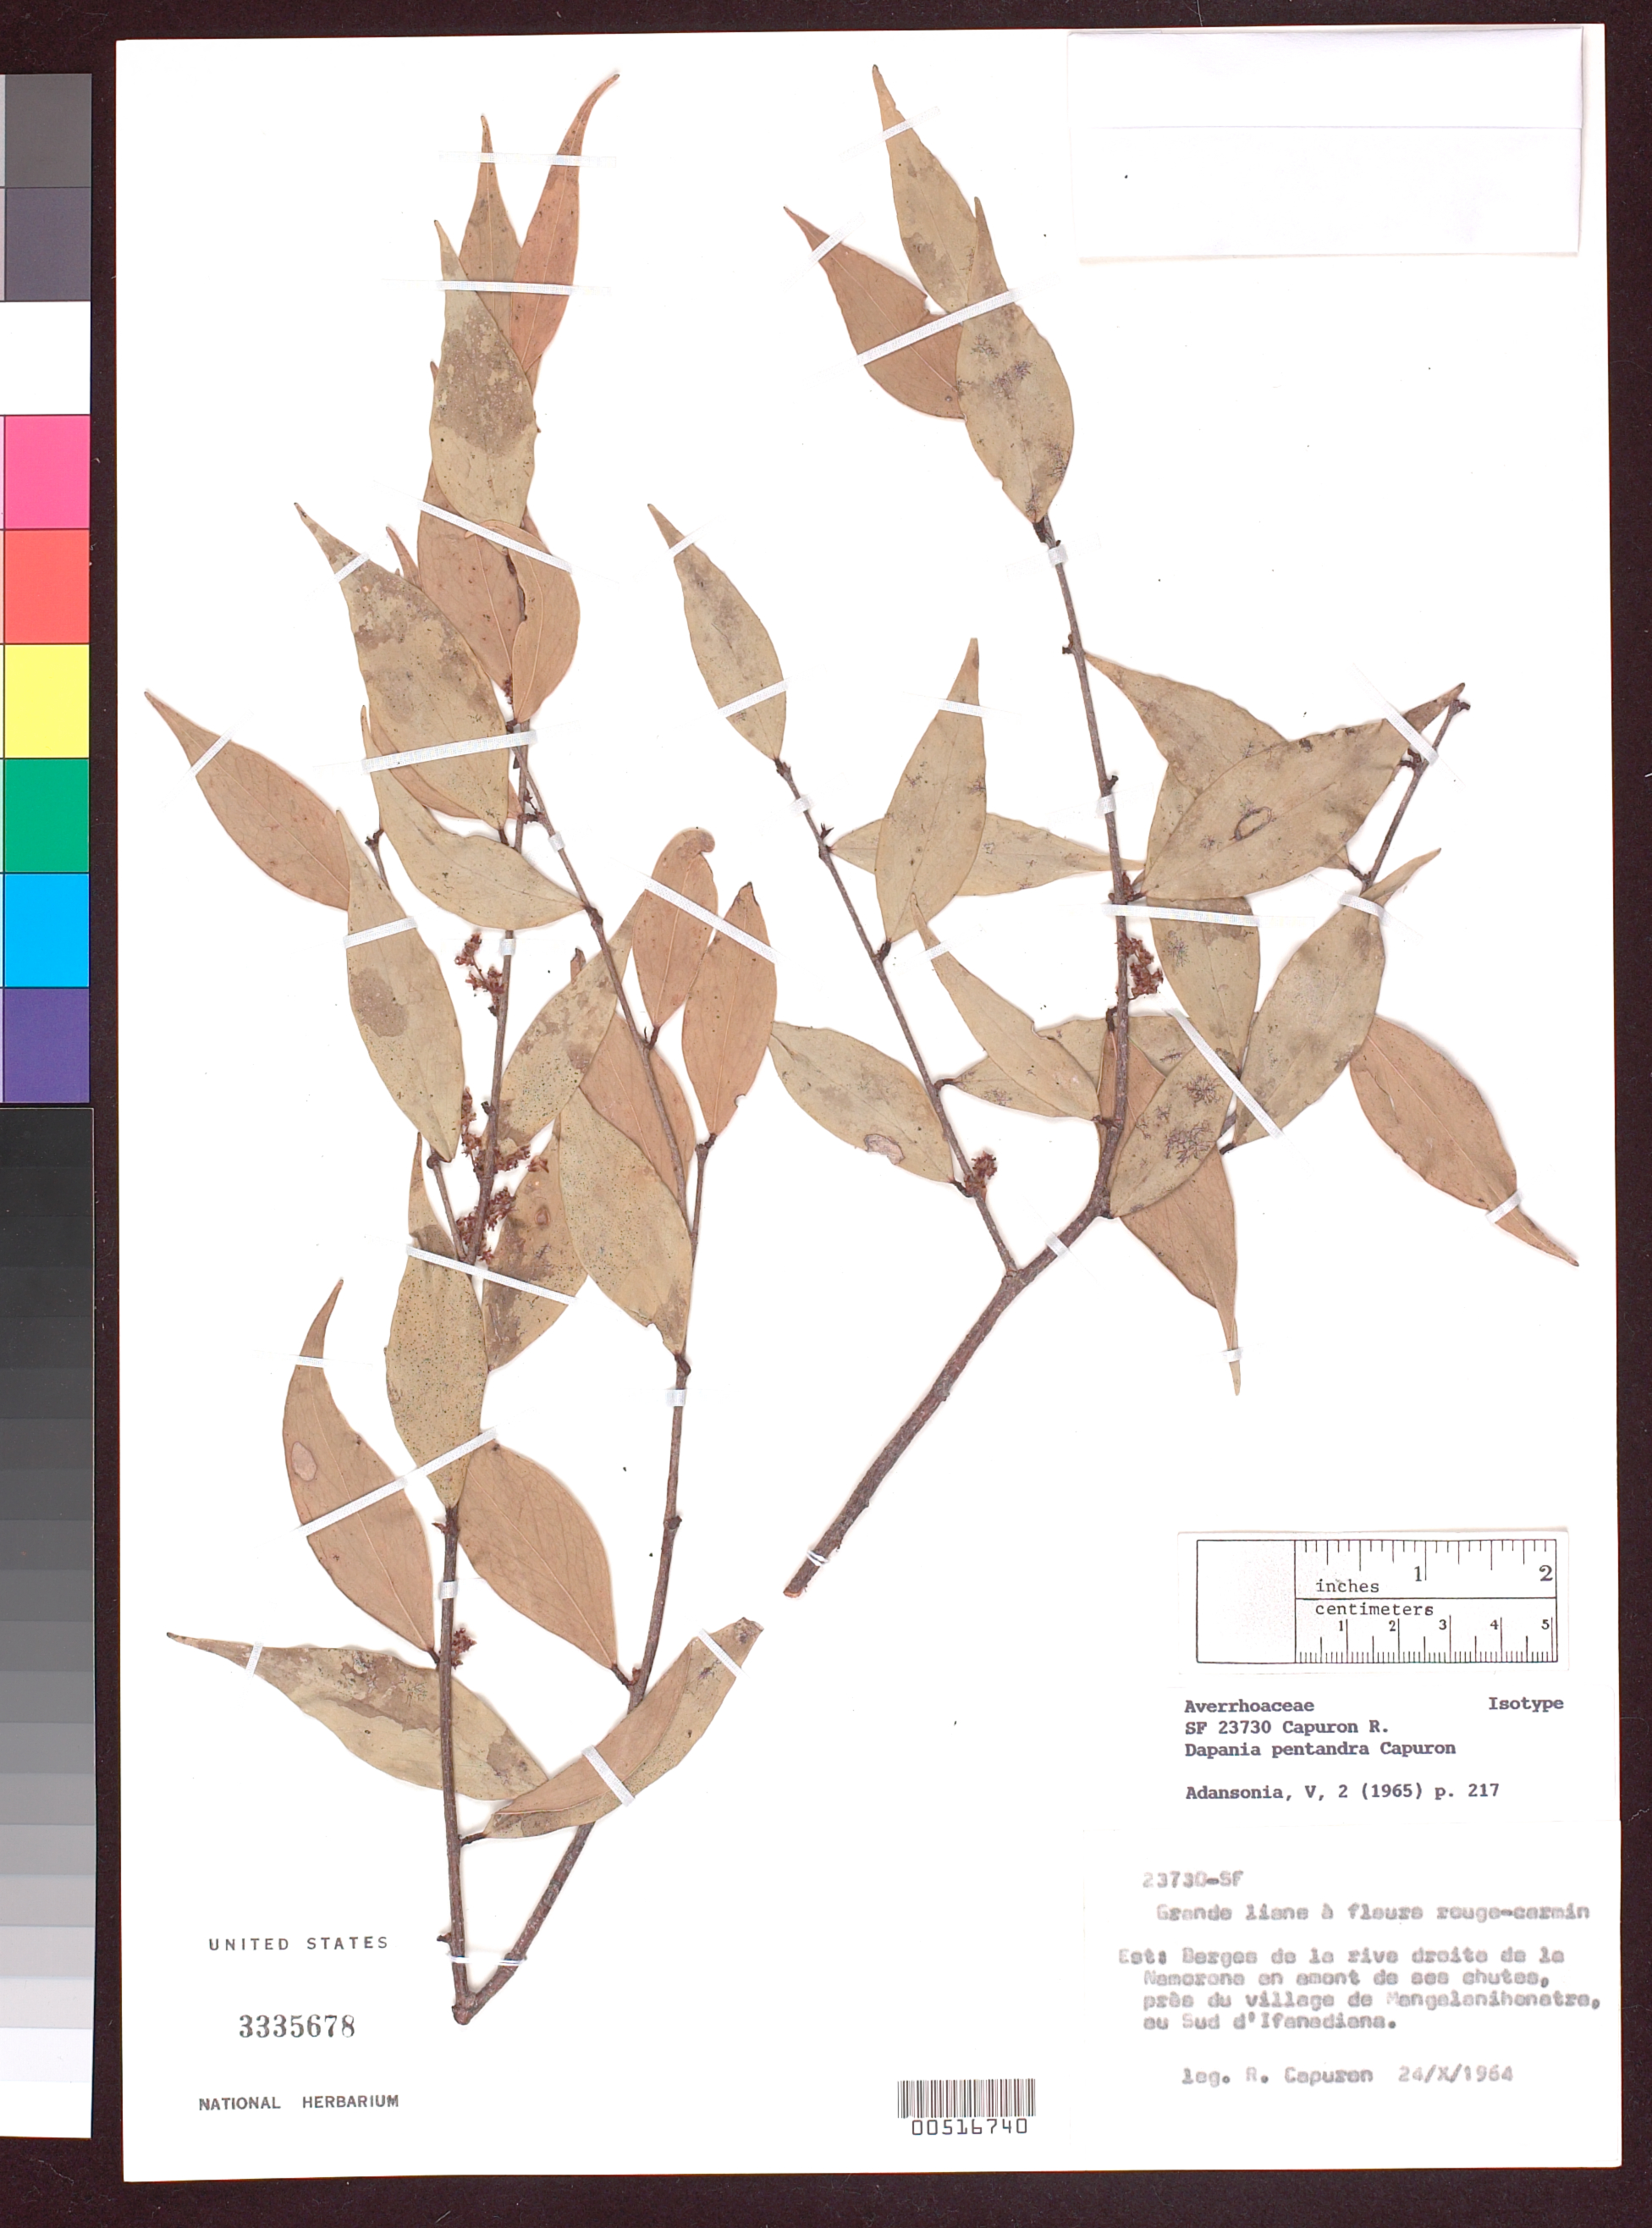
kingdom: Plantae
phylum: Tracheophyta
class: Magnoliopsida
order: Oxalidales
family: Oxalidaceae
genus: Dapania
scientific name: Dapania pentandra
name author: Capuron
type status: Isotype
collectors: R. P. Capuron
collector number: SF 23730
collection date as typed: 24 Oct 1964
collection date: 1964-10-24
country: Madagascar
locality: Berges de La rive Dreite de La Namorons, pres Duvillage de Mangelanihaatra.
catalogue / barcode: US 3335678